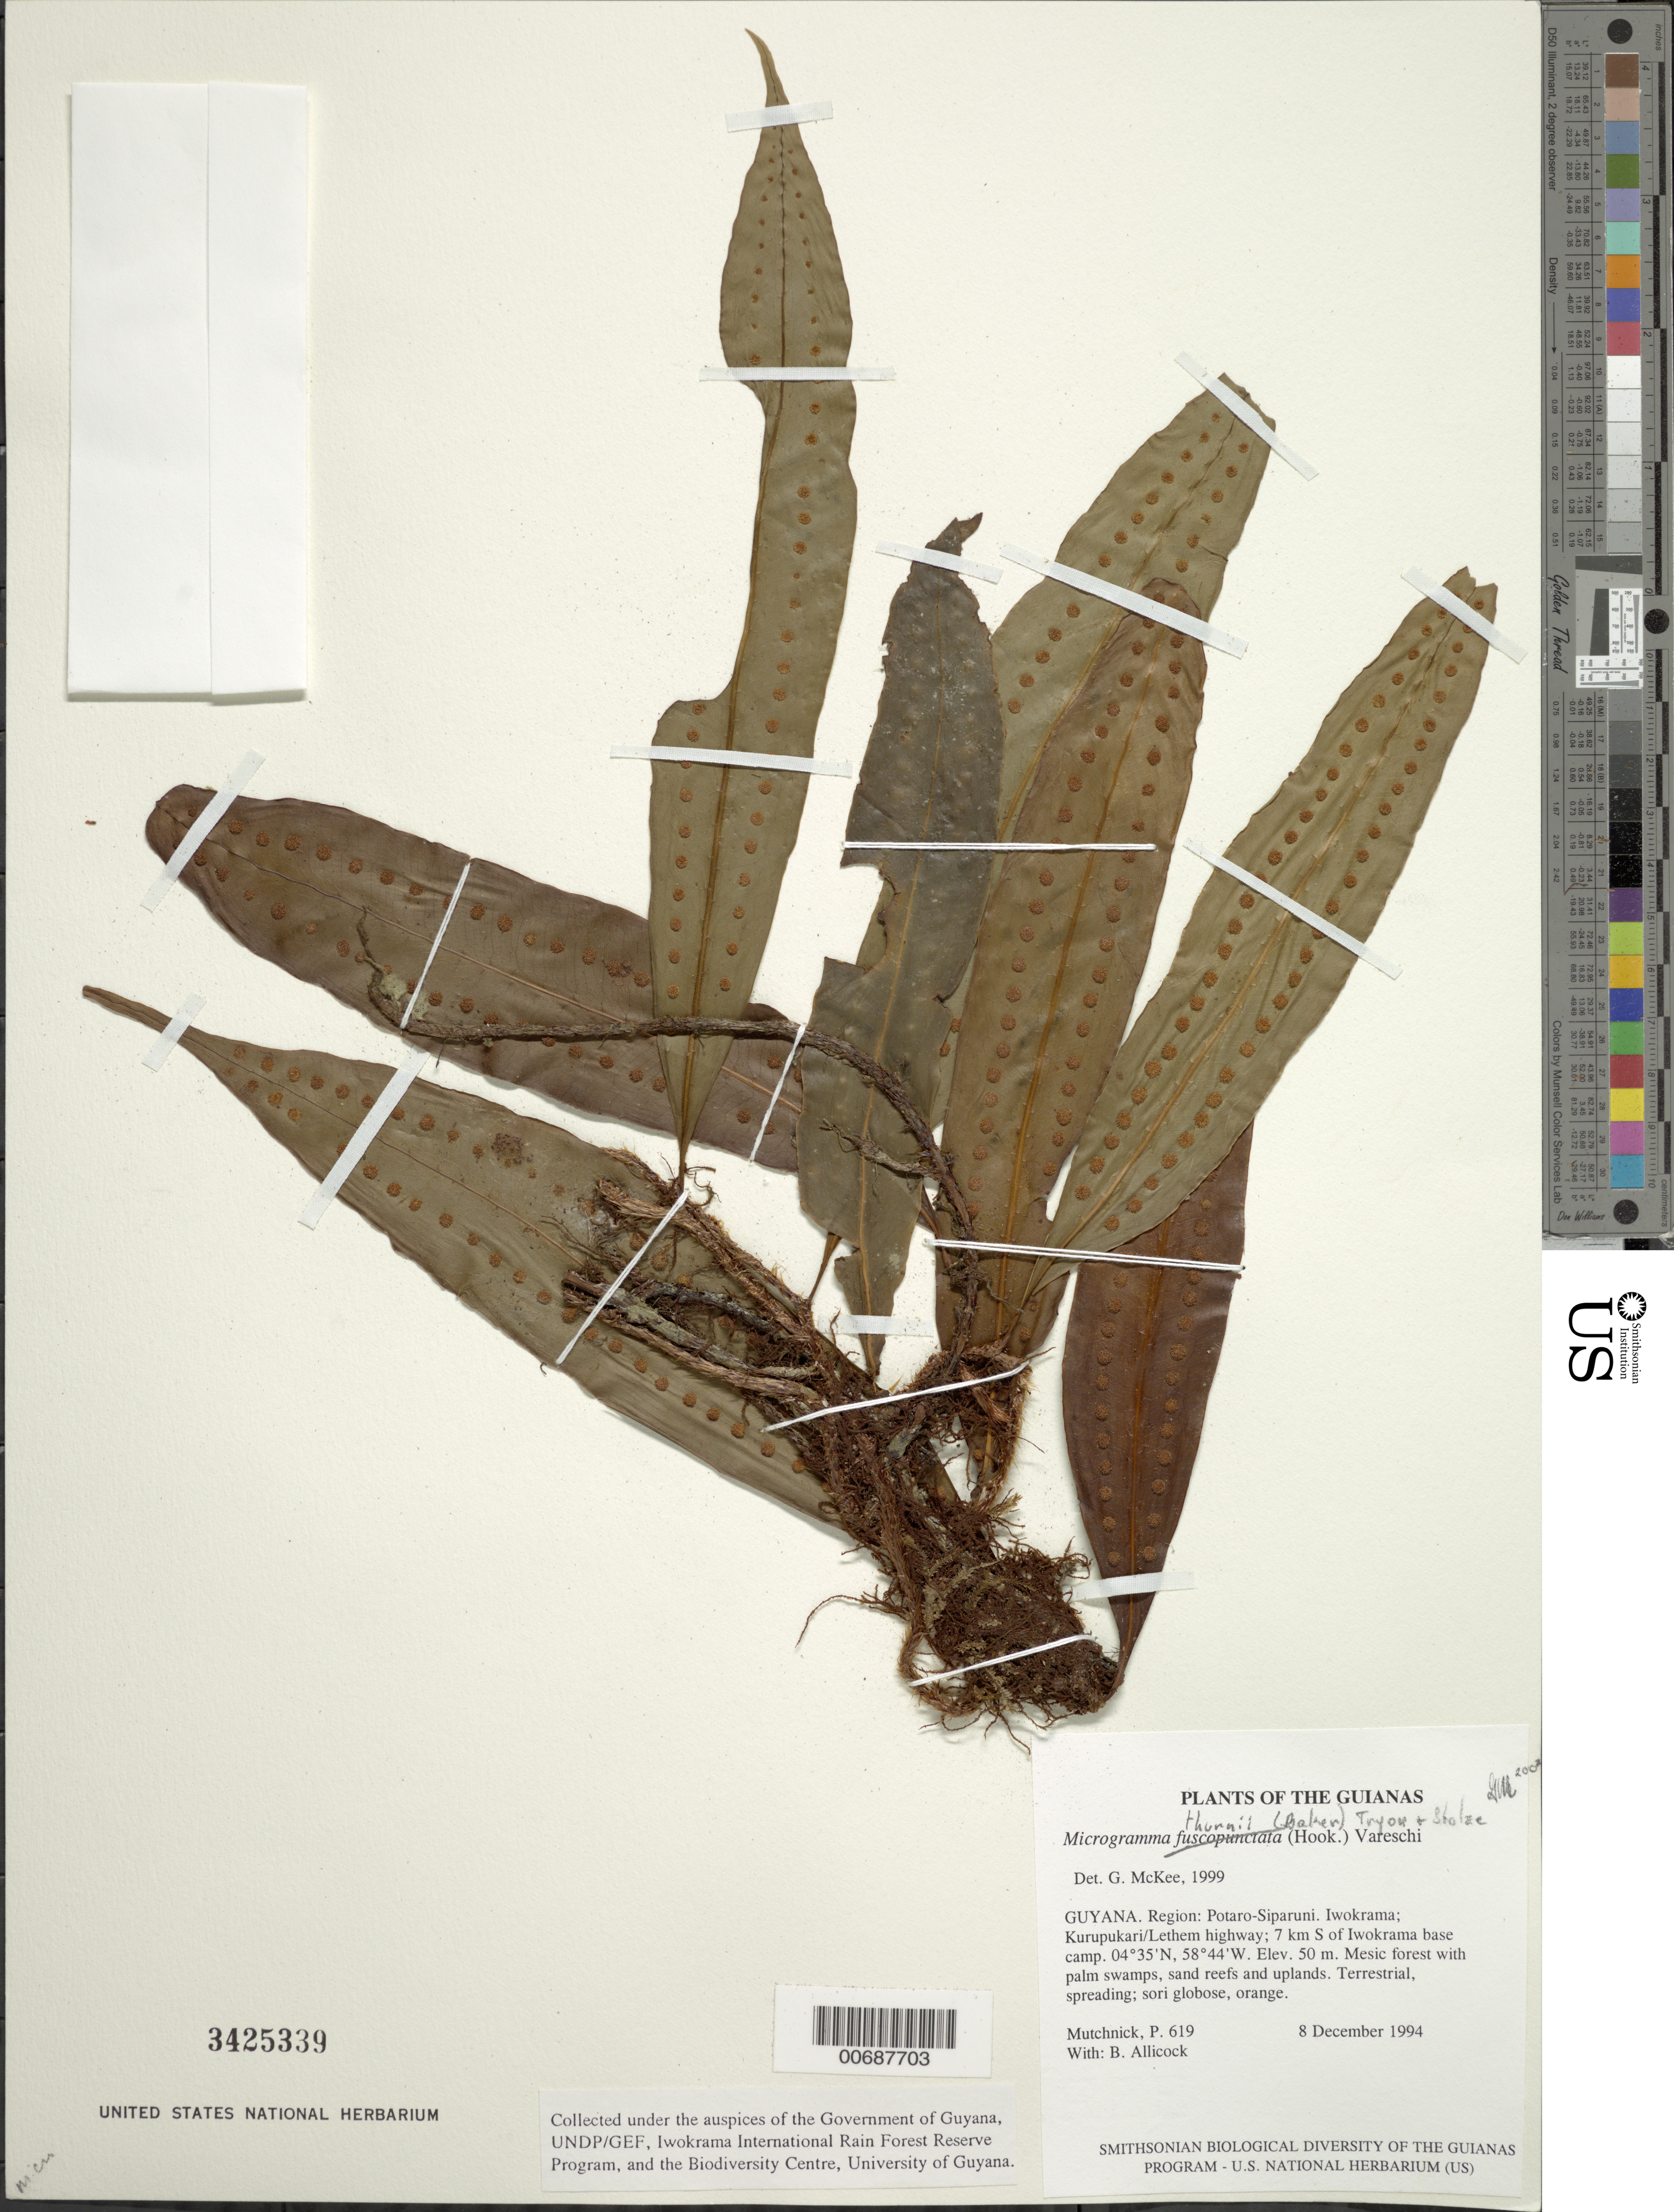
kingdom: Plantae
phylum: Tracheophyta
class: Polypodiopsida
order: Polypodiales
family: Polypodiaceae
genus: Microgramma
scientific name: Microgramma thurnii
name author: (Baker) R.M. Tryon & Stolze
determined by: McKee, G. S., (US), NMNH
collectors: P. Mutchnick & B. Allicock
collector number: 619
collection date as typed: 8 December 1994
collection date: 1994-12-08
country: Guyana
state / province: Potaro-Siparuni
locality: Iwokrama; Kurupukari/Lethem highway; 7 km S of Iwokrama base camp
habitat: Mesic forest with palm swamps, sand reefs and uplands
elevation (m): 50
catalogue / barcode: US 3425339